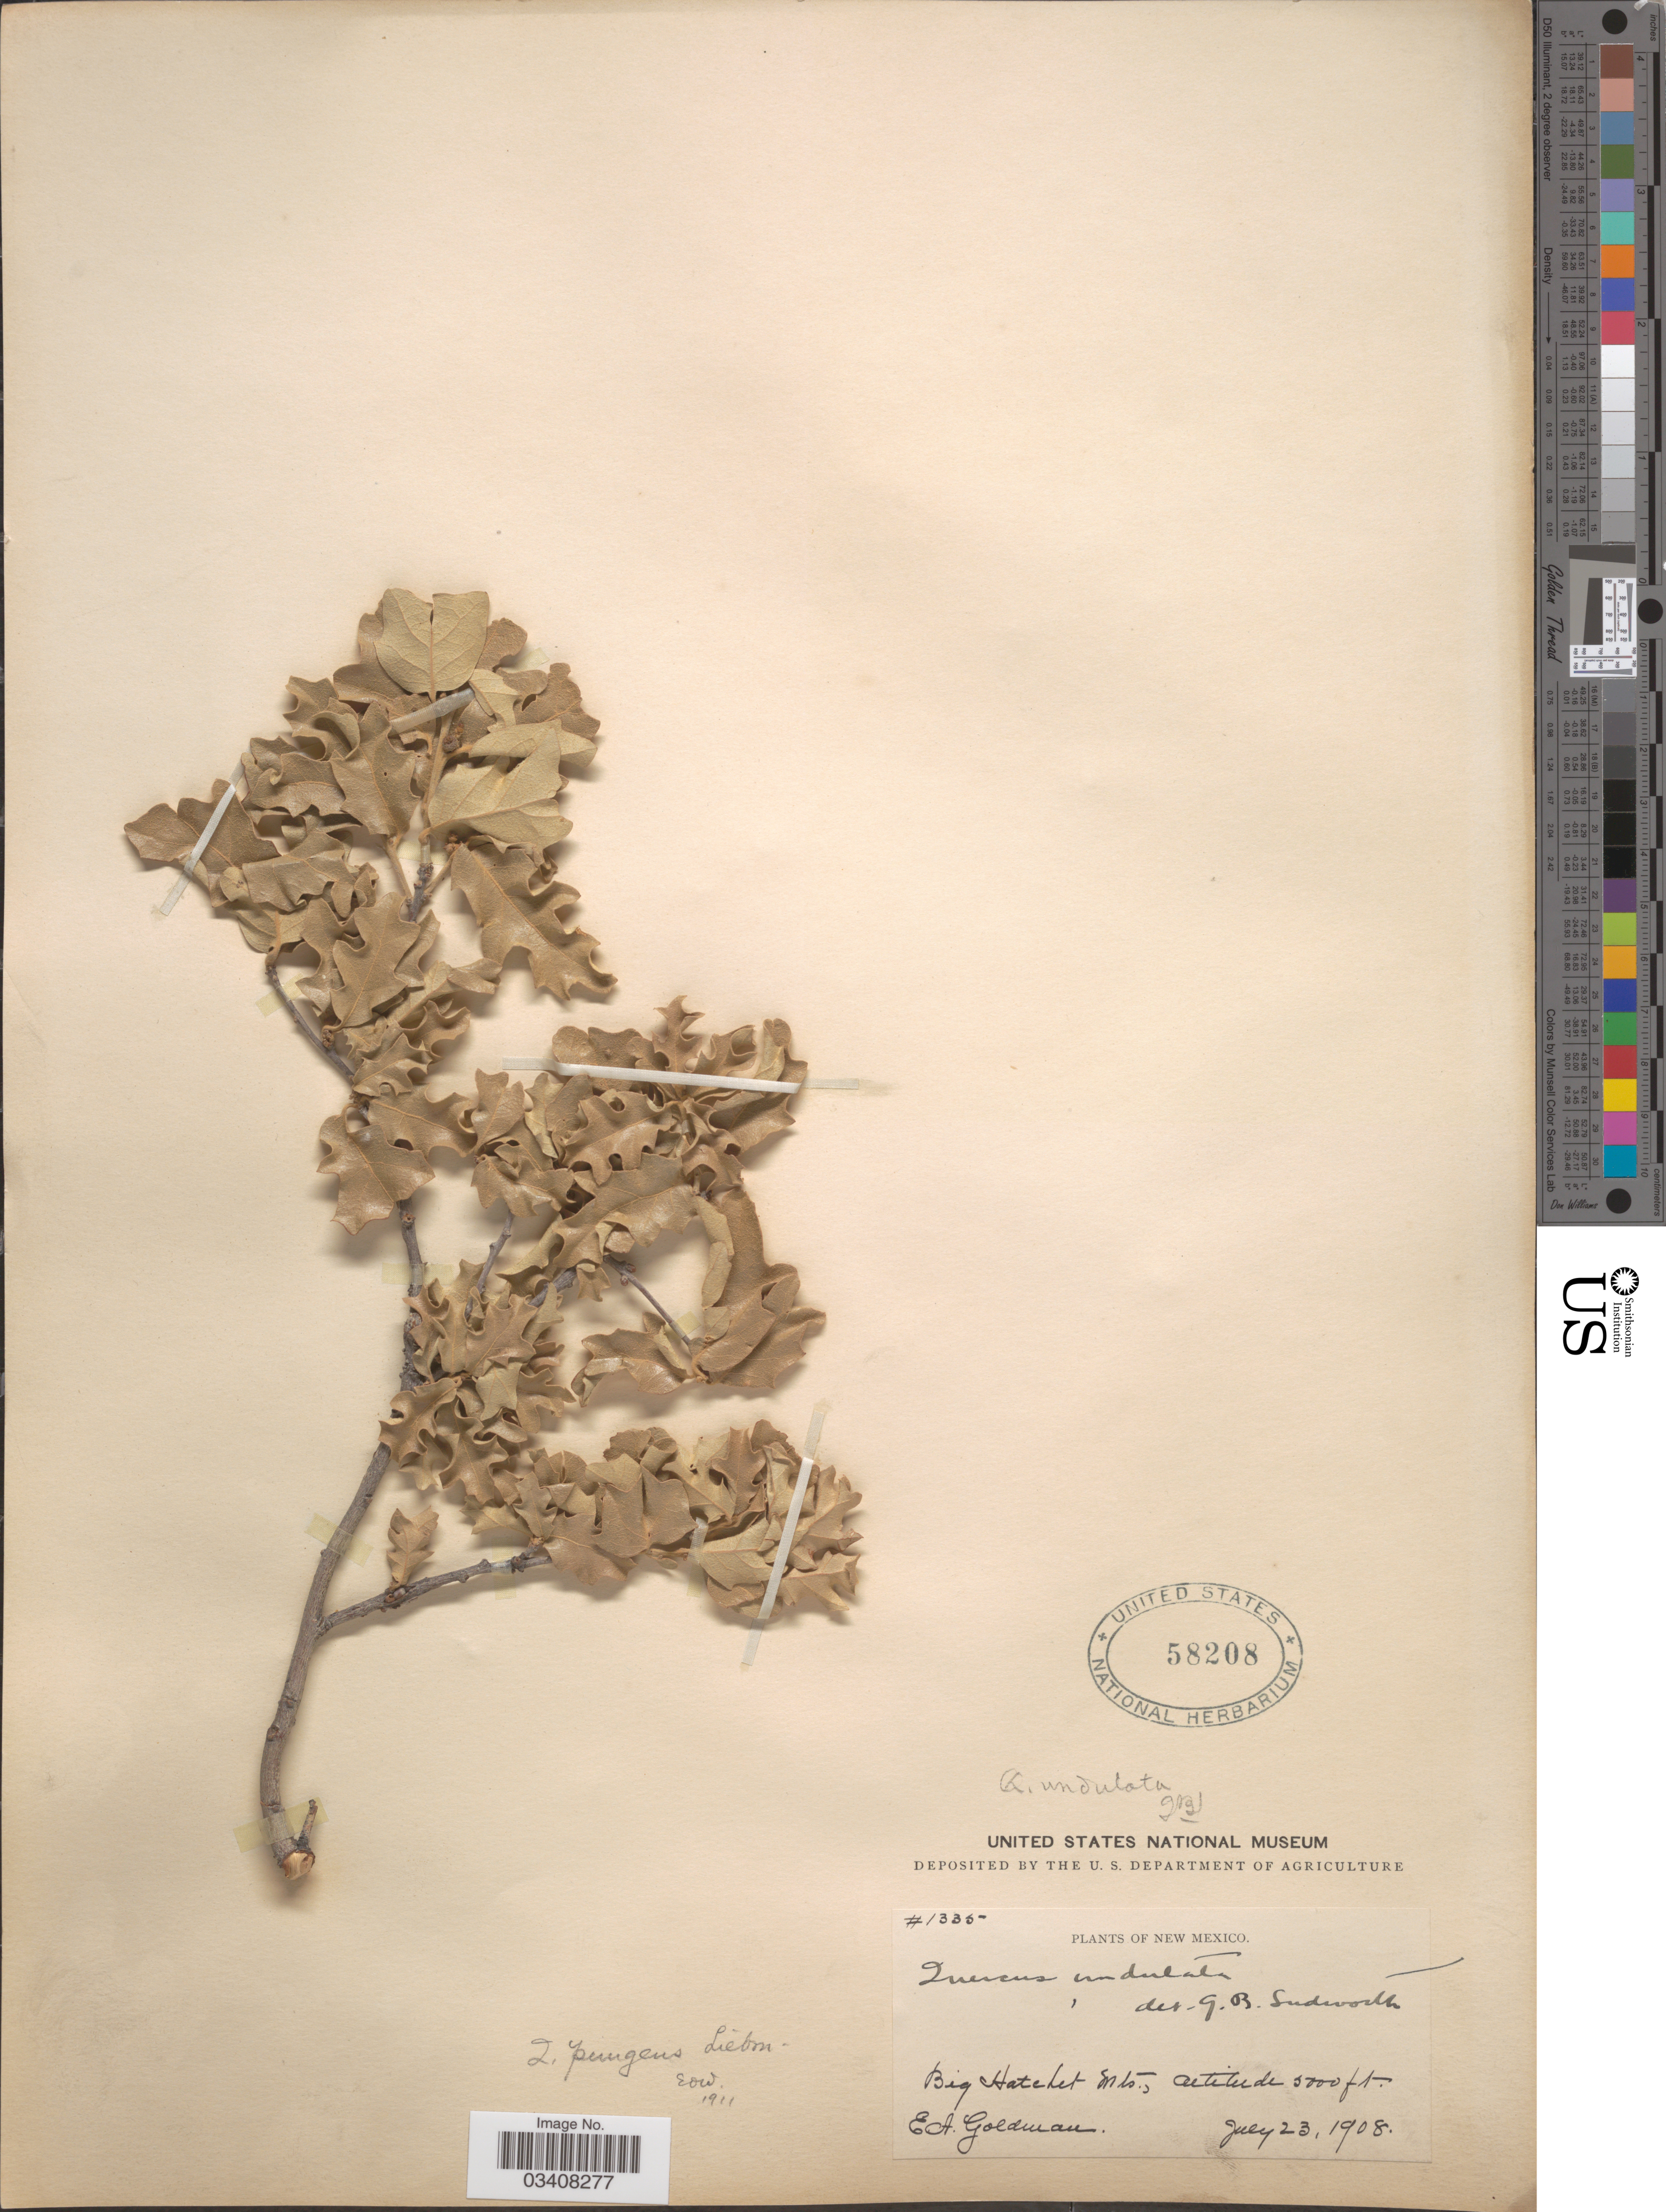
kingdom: Plantae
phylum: Tracheophyta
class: Magnoliopsida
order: Fagales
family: Fagaceae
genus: Quercus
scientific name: Quercus pungens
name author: Liebm.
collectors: E. A. Goldman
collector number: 1335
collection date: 1908-07-23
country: United States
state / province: New Mexico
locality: Big Hatchet Mts.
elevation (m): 1524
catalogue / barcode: US 58208